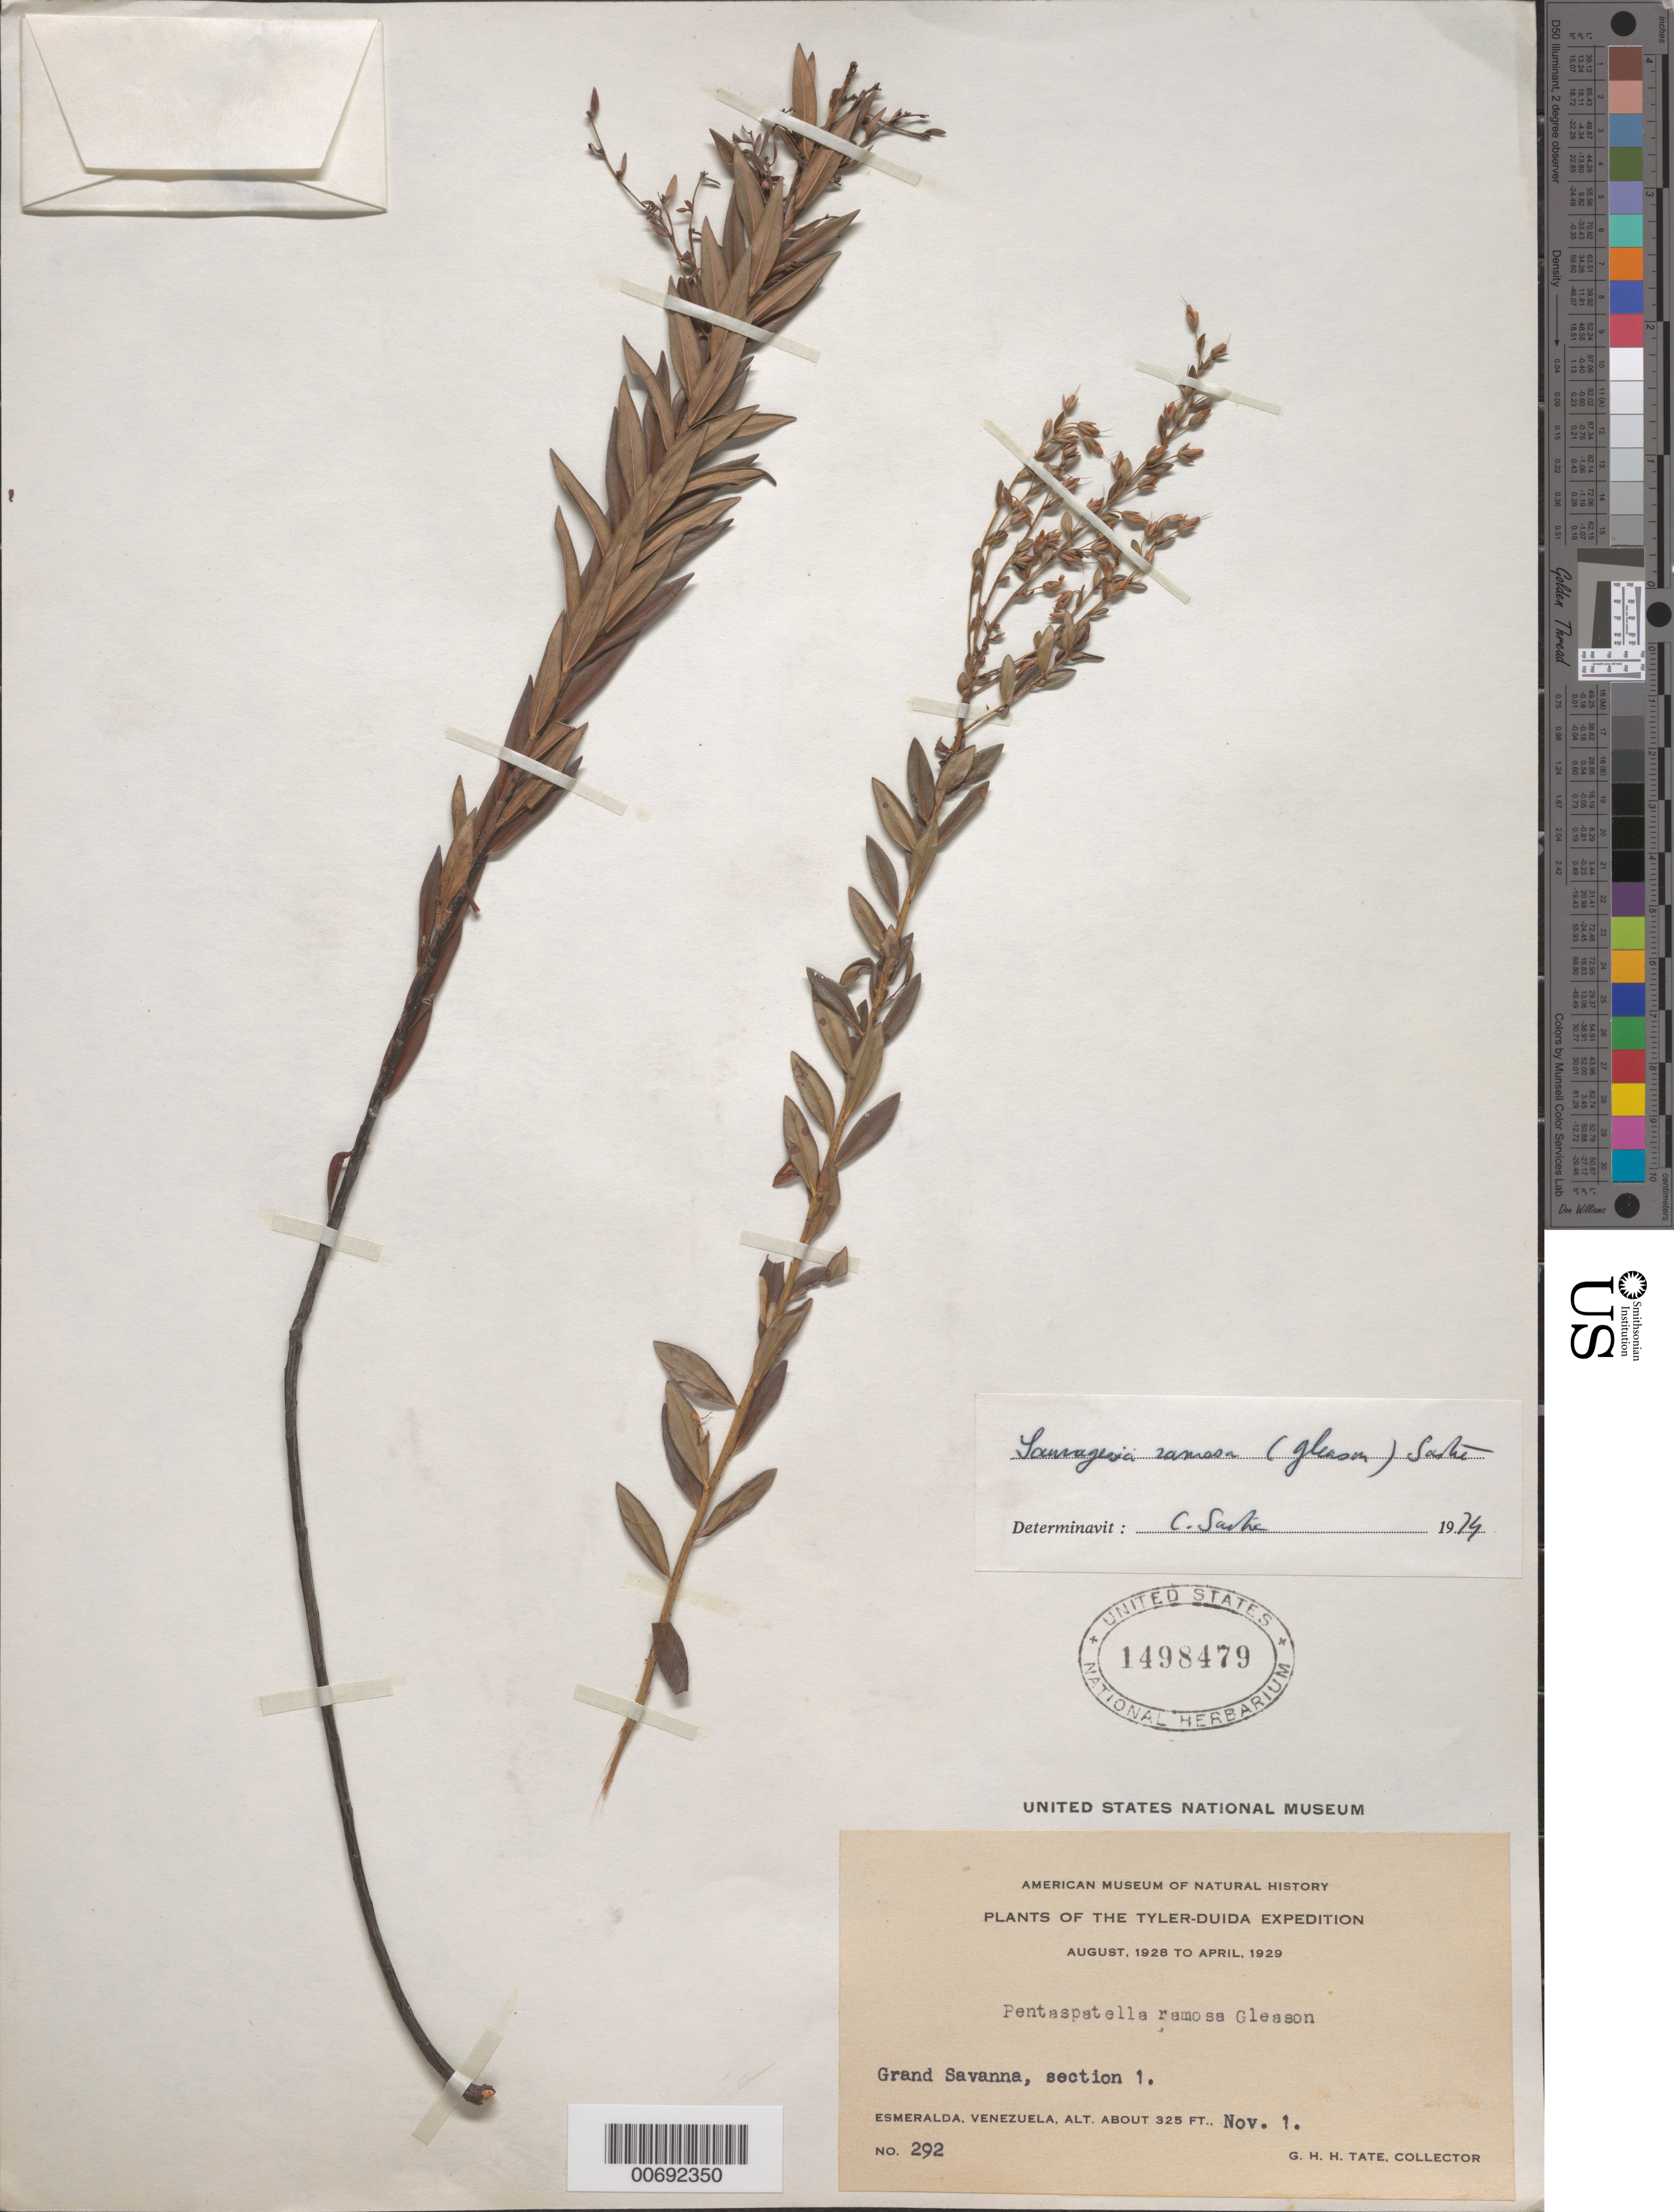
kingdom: Plantae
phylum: Tracheophyta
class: Magnoliopsida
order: Malpighiales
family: Ochnaceae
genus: Sauvagesia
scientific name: Sauvagesia ramosa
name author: (Gleason) Sastre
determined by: Sastre, C. H. L.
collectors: G. H. H.Tate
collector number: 292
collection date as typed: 1-Nov-28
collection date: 1928-11-01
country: Venezuela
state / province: Amazonas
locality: Esmeralda, Grand Savanna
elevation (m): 98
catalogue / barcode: US 1498479